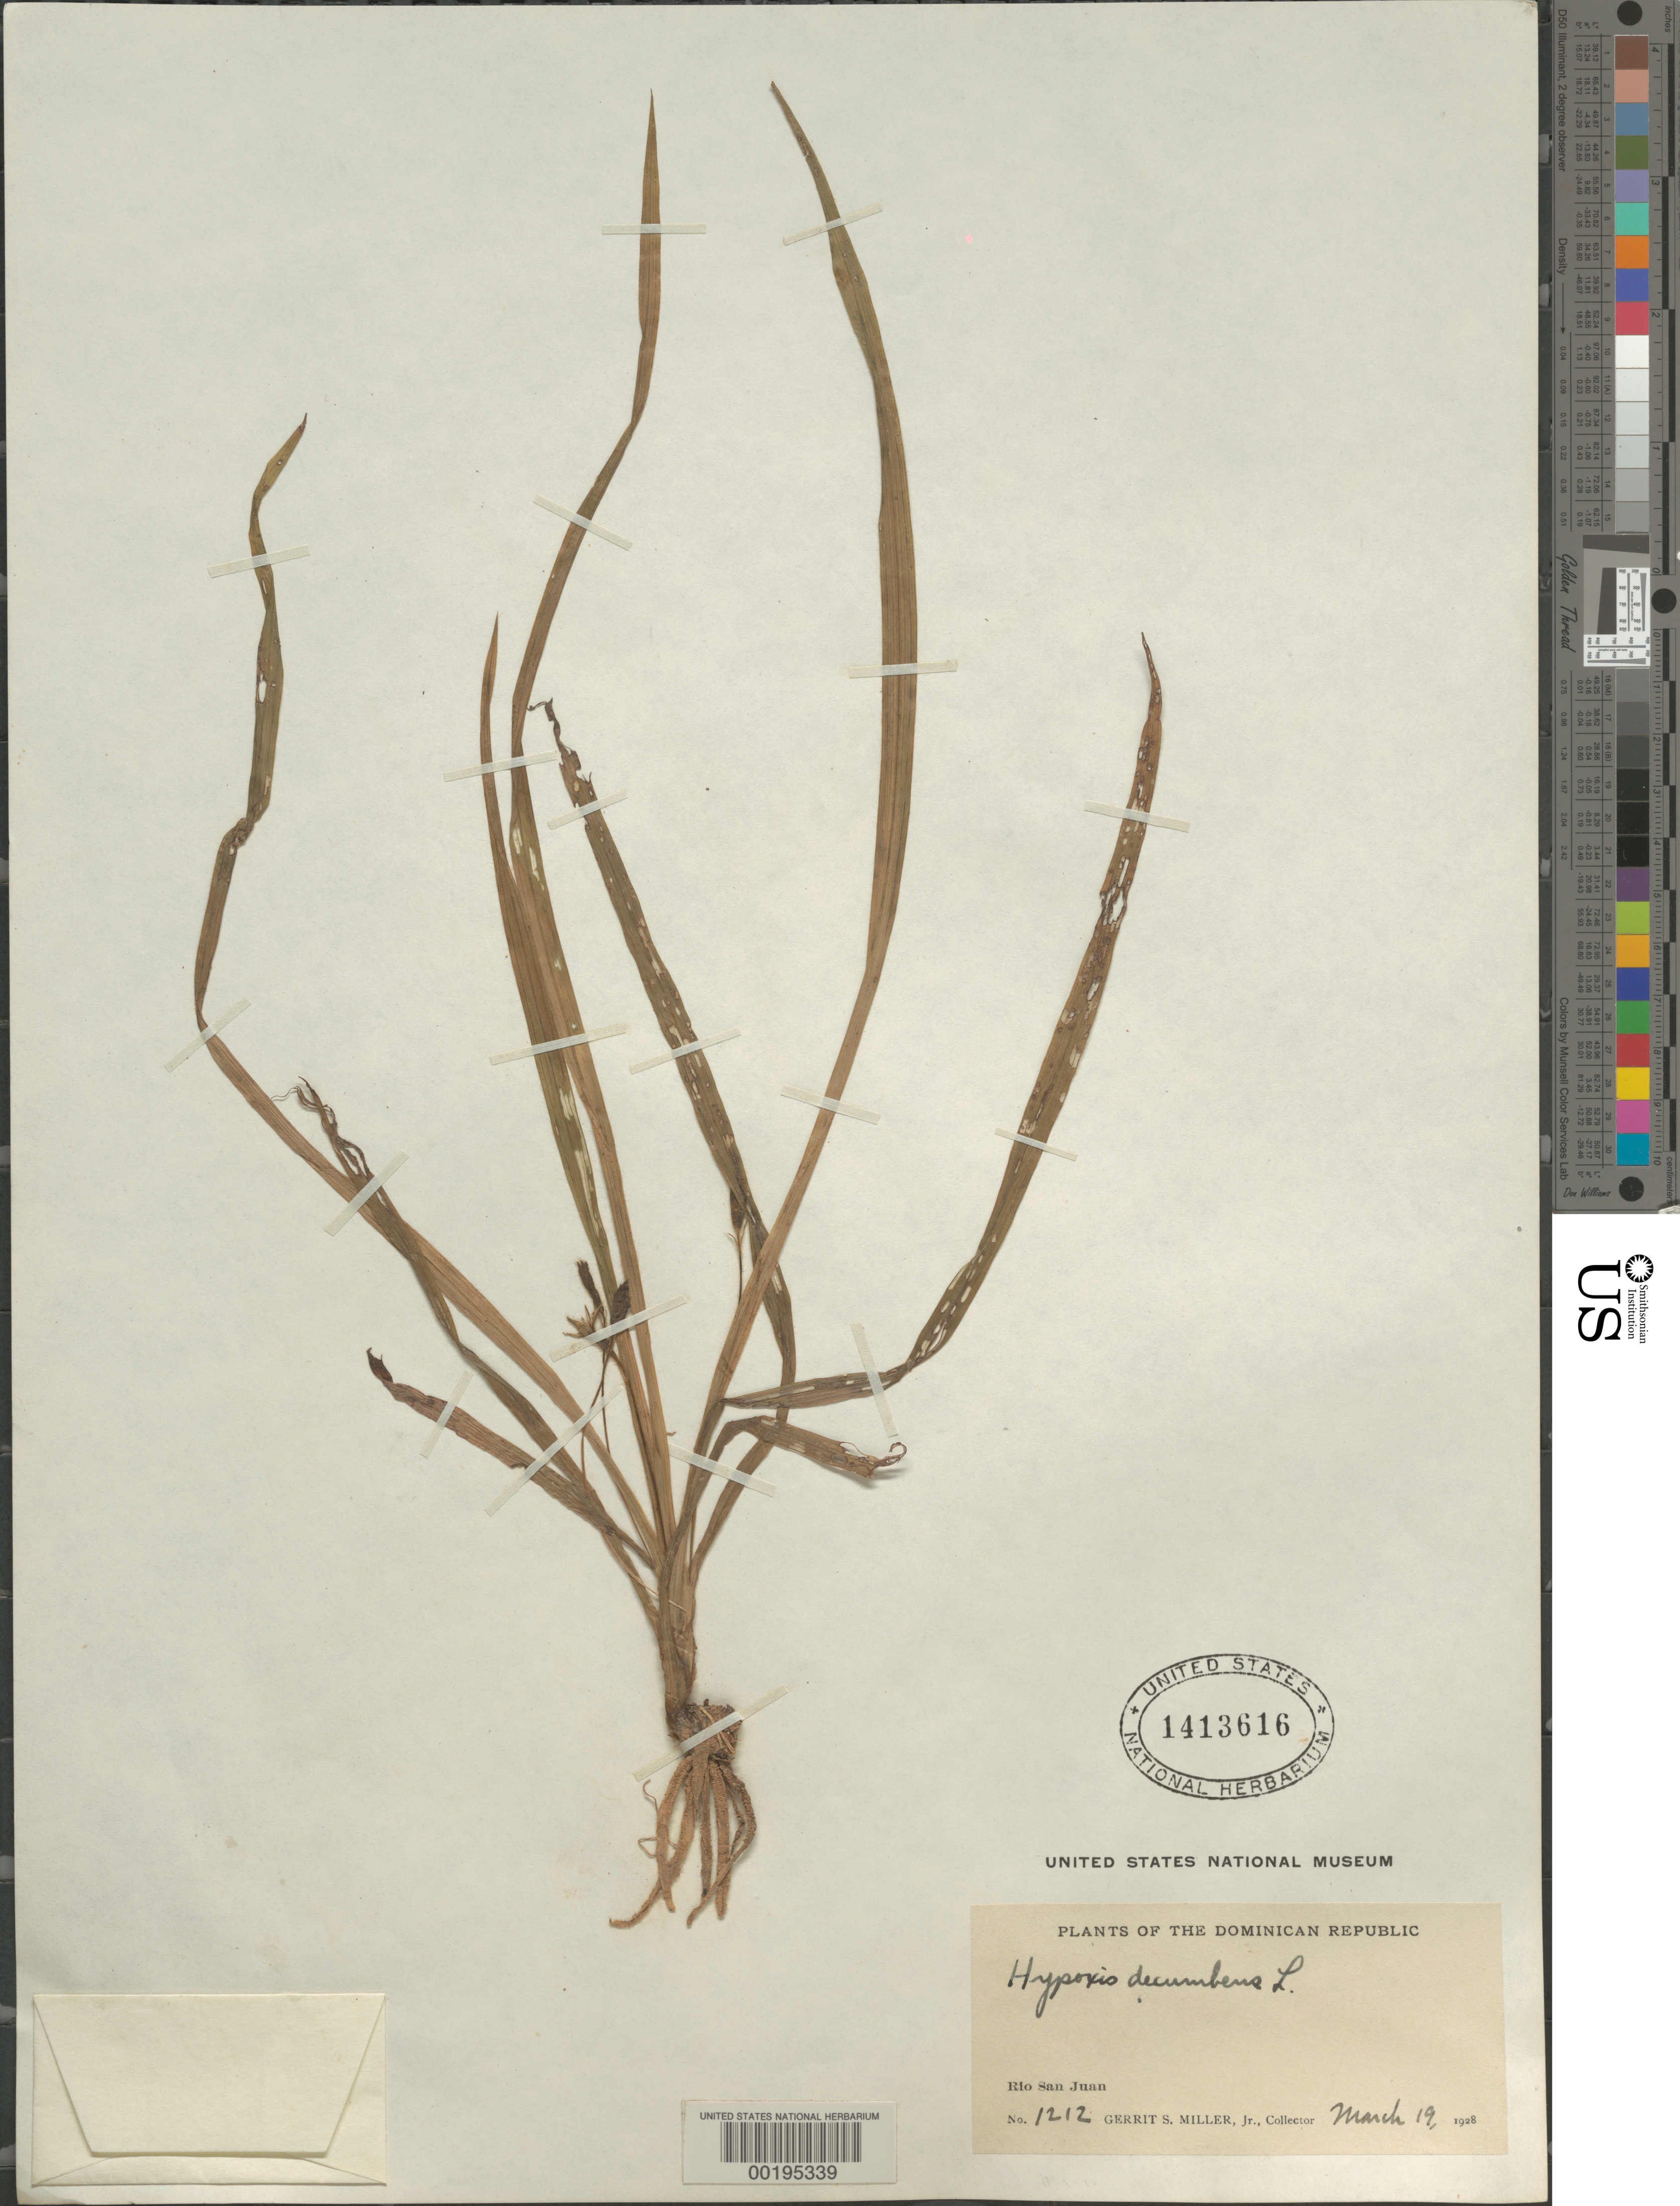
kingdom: Plantae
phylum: Tracheophyta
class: Liliopsida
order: Asparagales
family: Hypoxidaceae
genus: Hypoxis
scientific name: Hypoxis decumbens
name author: L.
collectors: G. S. Miller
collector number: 1212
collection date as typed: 19 Mar 1928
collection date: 1928-03-19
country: Dominican Republic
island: Hispaniola Island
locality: Rio san juan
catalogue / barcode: US 1413616